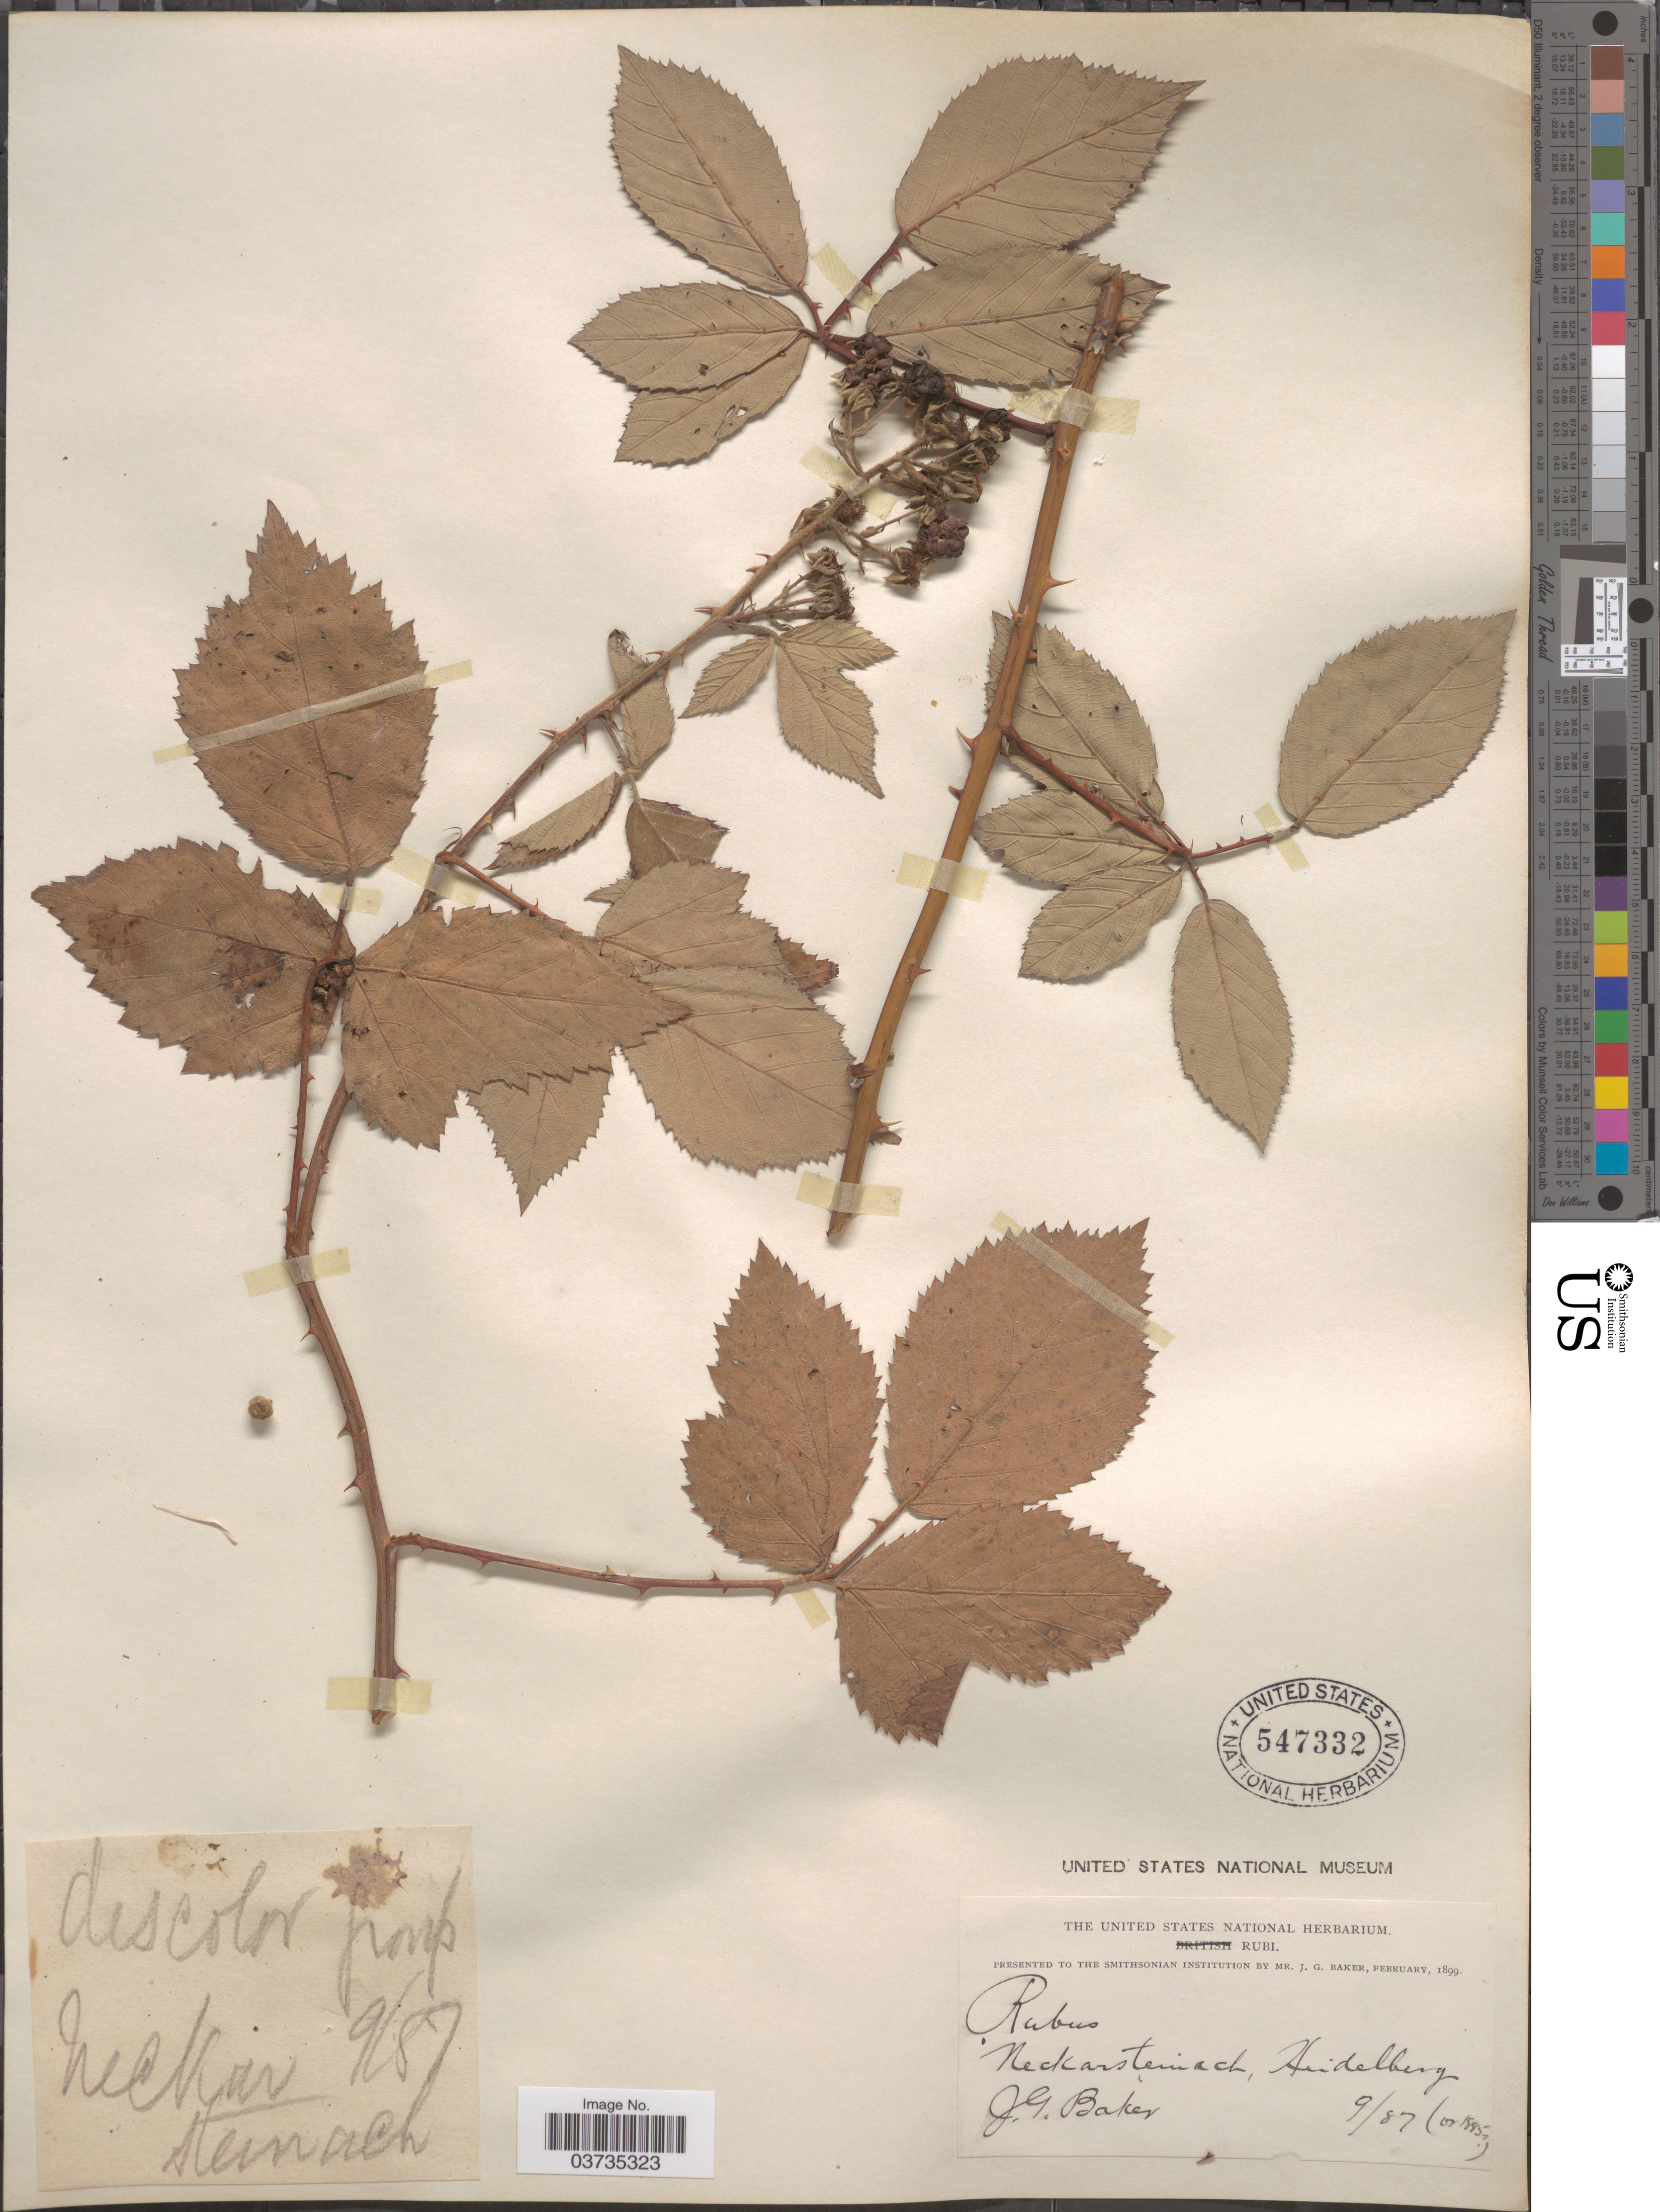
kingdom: Plantae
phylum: Tracheophyta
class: Magnoliopsida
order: Rosales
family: Rosaceae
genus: Rubus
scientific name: Rubus discolor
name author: Weihe & Nees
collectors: J. G. Baker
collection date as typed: Transcribed d/m/y: /9/87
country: Germany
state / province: Hesse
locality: Neckarsteinach, Heidelberg.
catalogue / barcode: US 547332